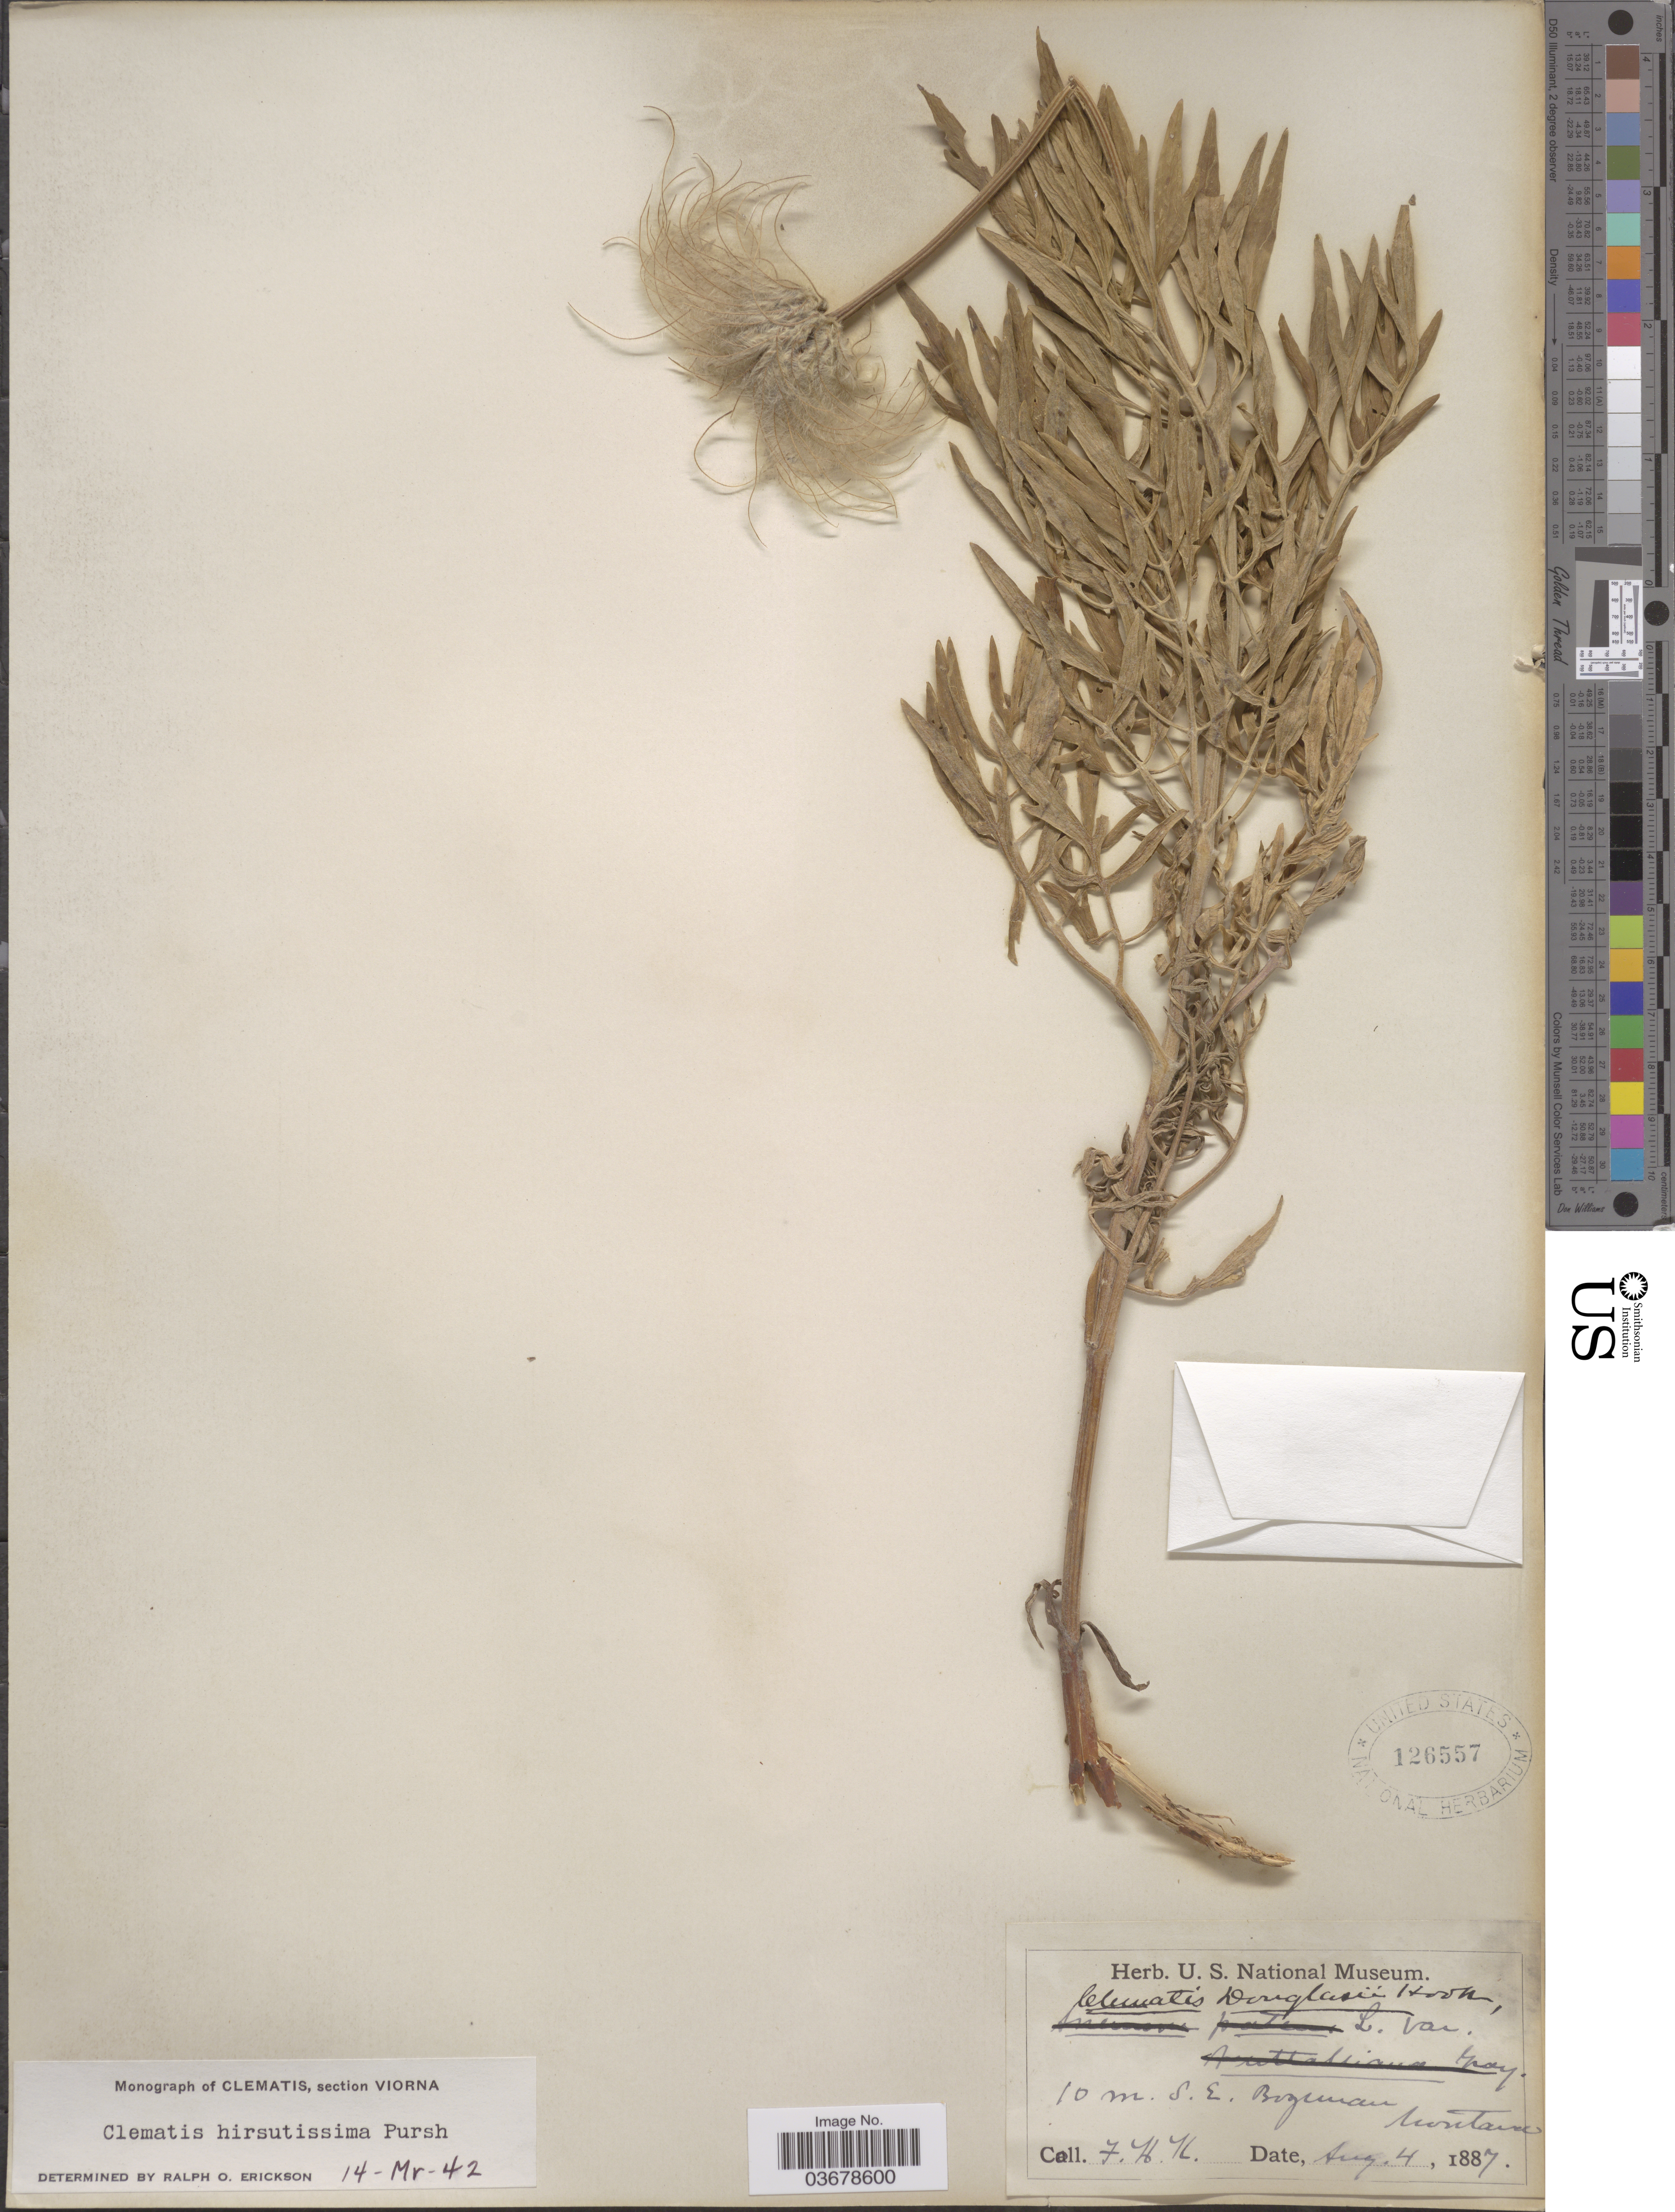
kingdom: Plantae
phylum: Tracheophyta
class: Magnoliopsida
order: Ranunculales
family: Ranunculaceae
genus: Clematis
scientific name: Clematis viorna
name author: L.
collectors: F. H. K.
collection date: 1887-08-04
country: United States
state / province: Montana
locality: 10 m. S. E. Bozeman.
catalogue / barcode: US 126557